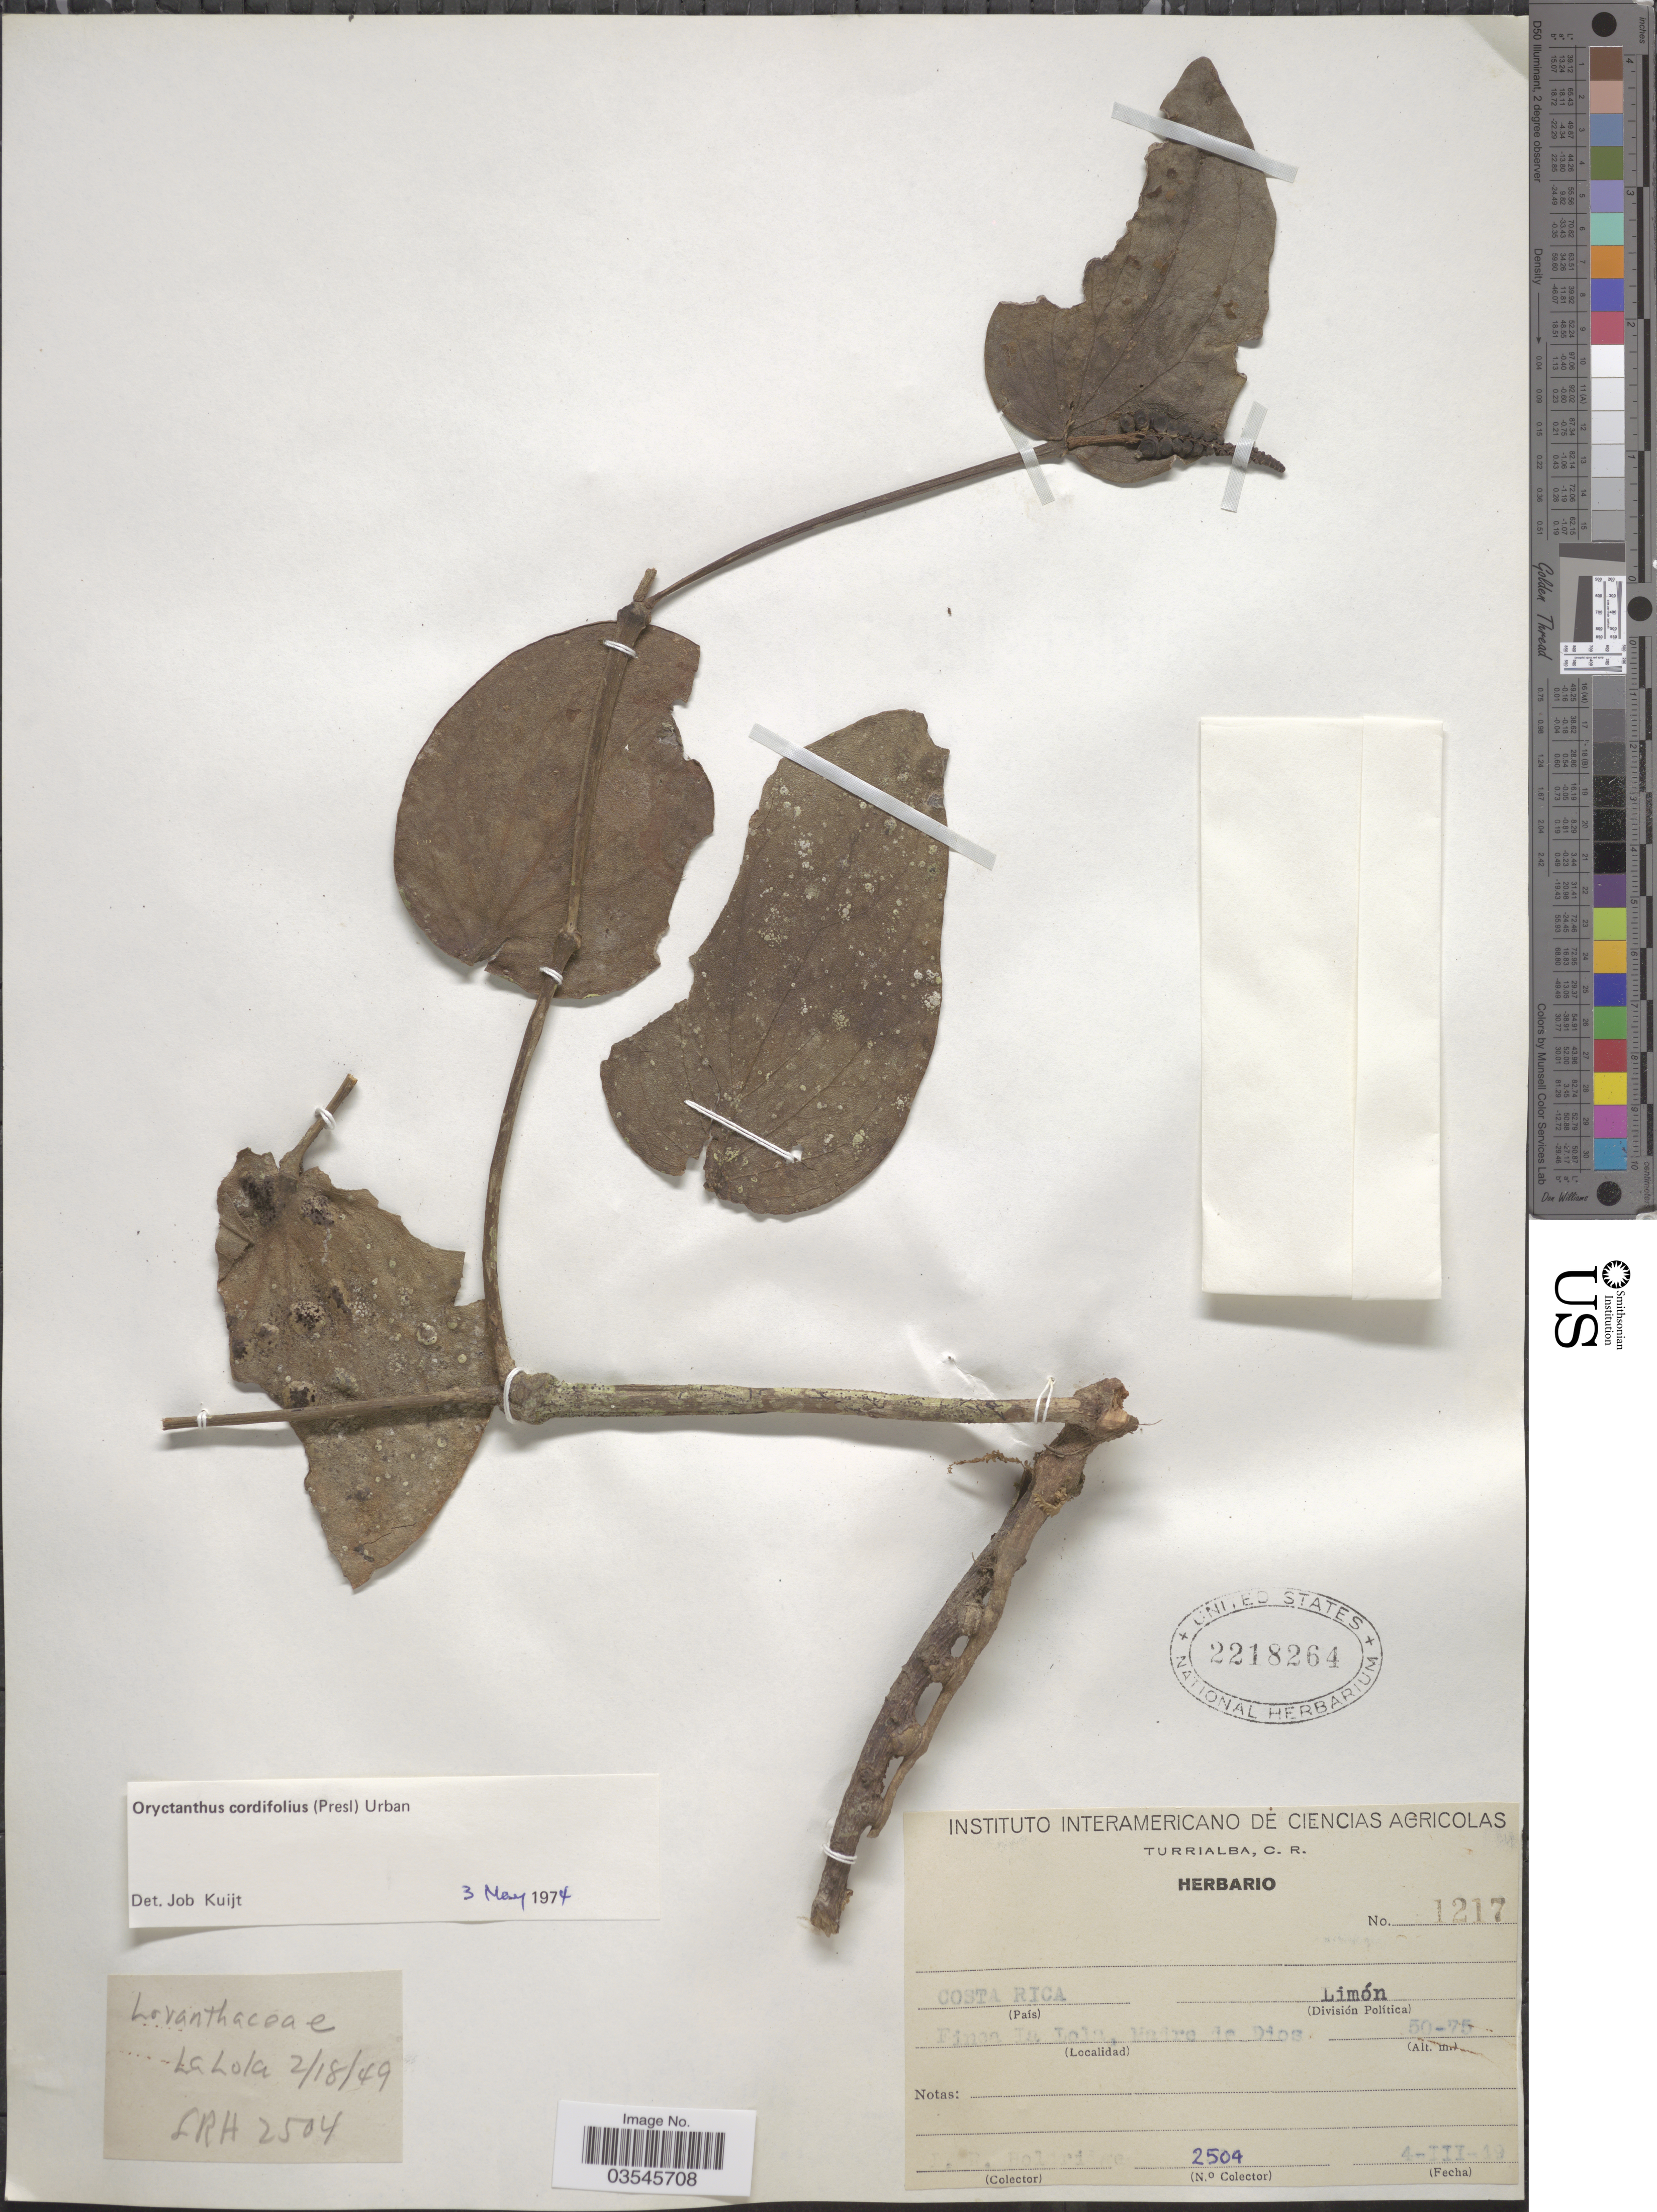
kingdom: Plantae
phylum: Tracheophyta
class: Magnoliopsida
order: Santalales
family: Loranthaceae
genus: Oryctanthus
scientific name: Oryctanthus cordifolius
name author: (C. Presl) Urb.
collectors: L. Holdridge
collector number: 2504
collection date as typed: Transcribed d/m/y: 18/2/49 to 4/3/49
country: Costa Rica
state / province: Limón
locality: Finca La Lola, Madre de Dios.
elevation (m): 50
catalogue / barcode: US 2218264